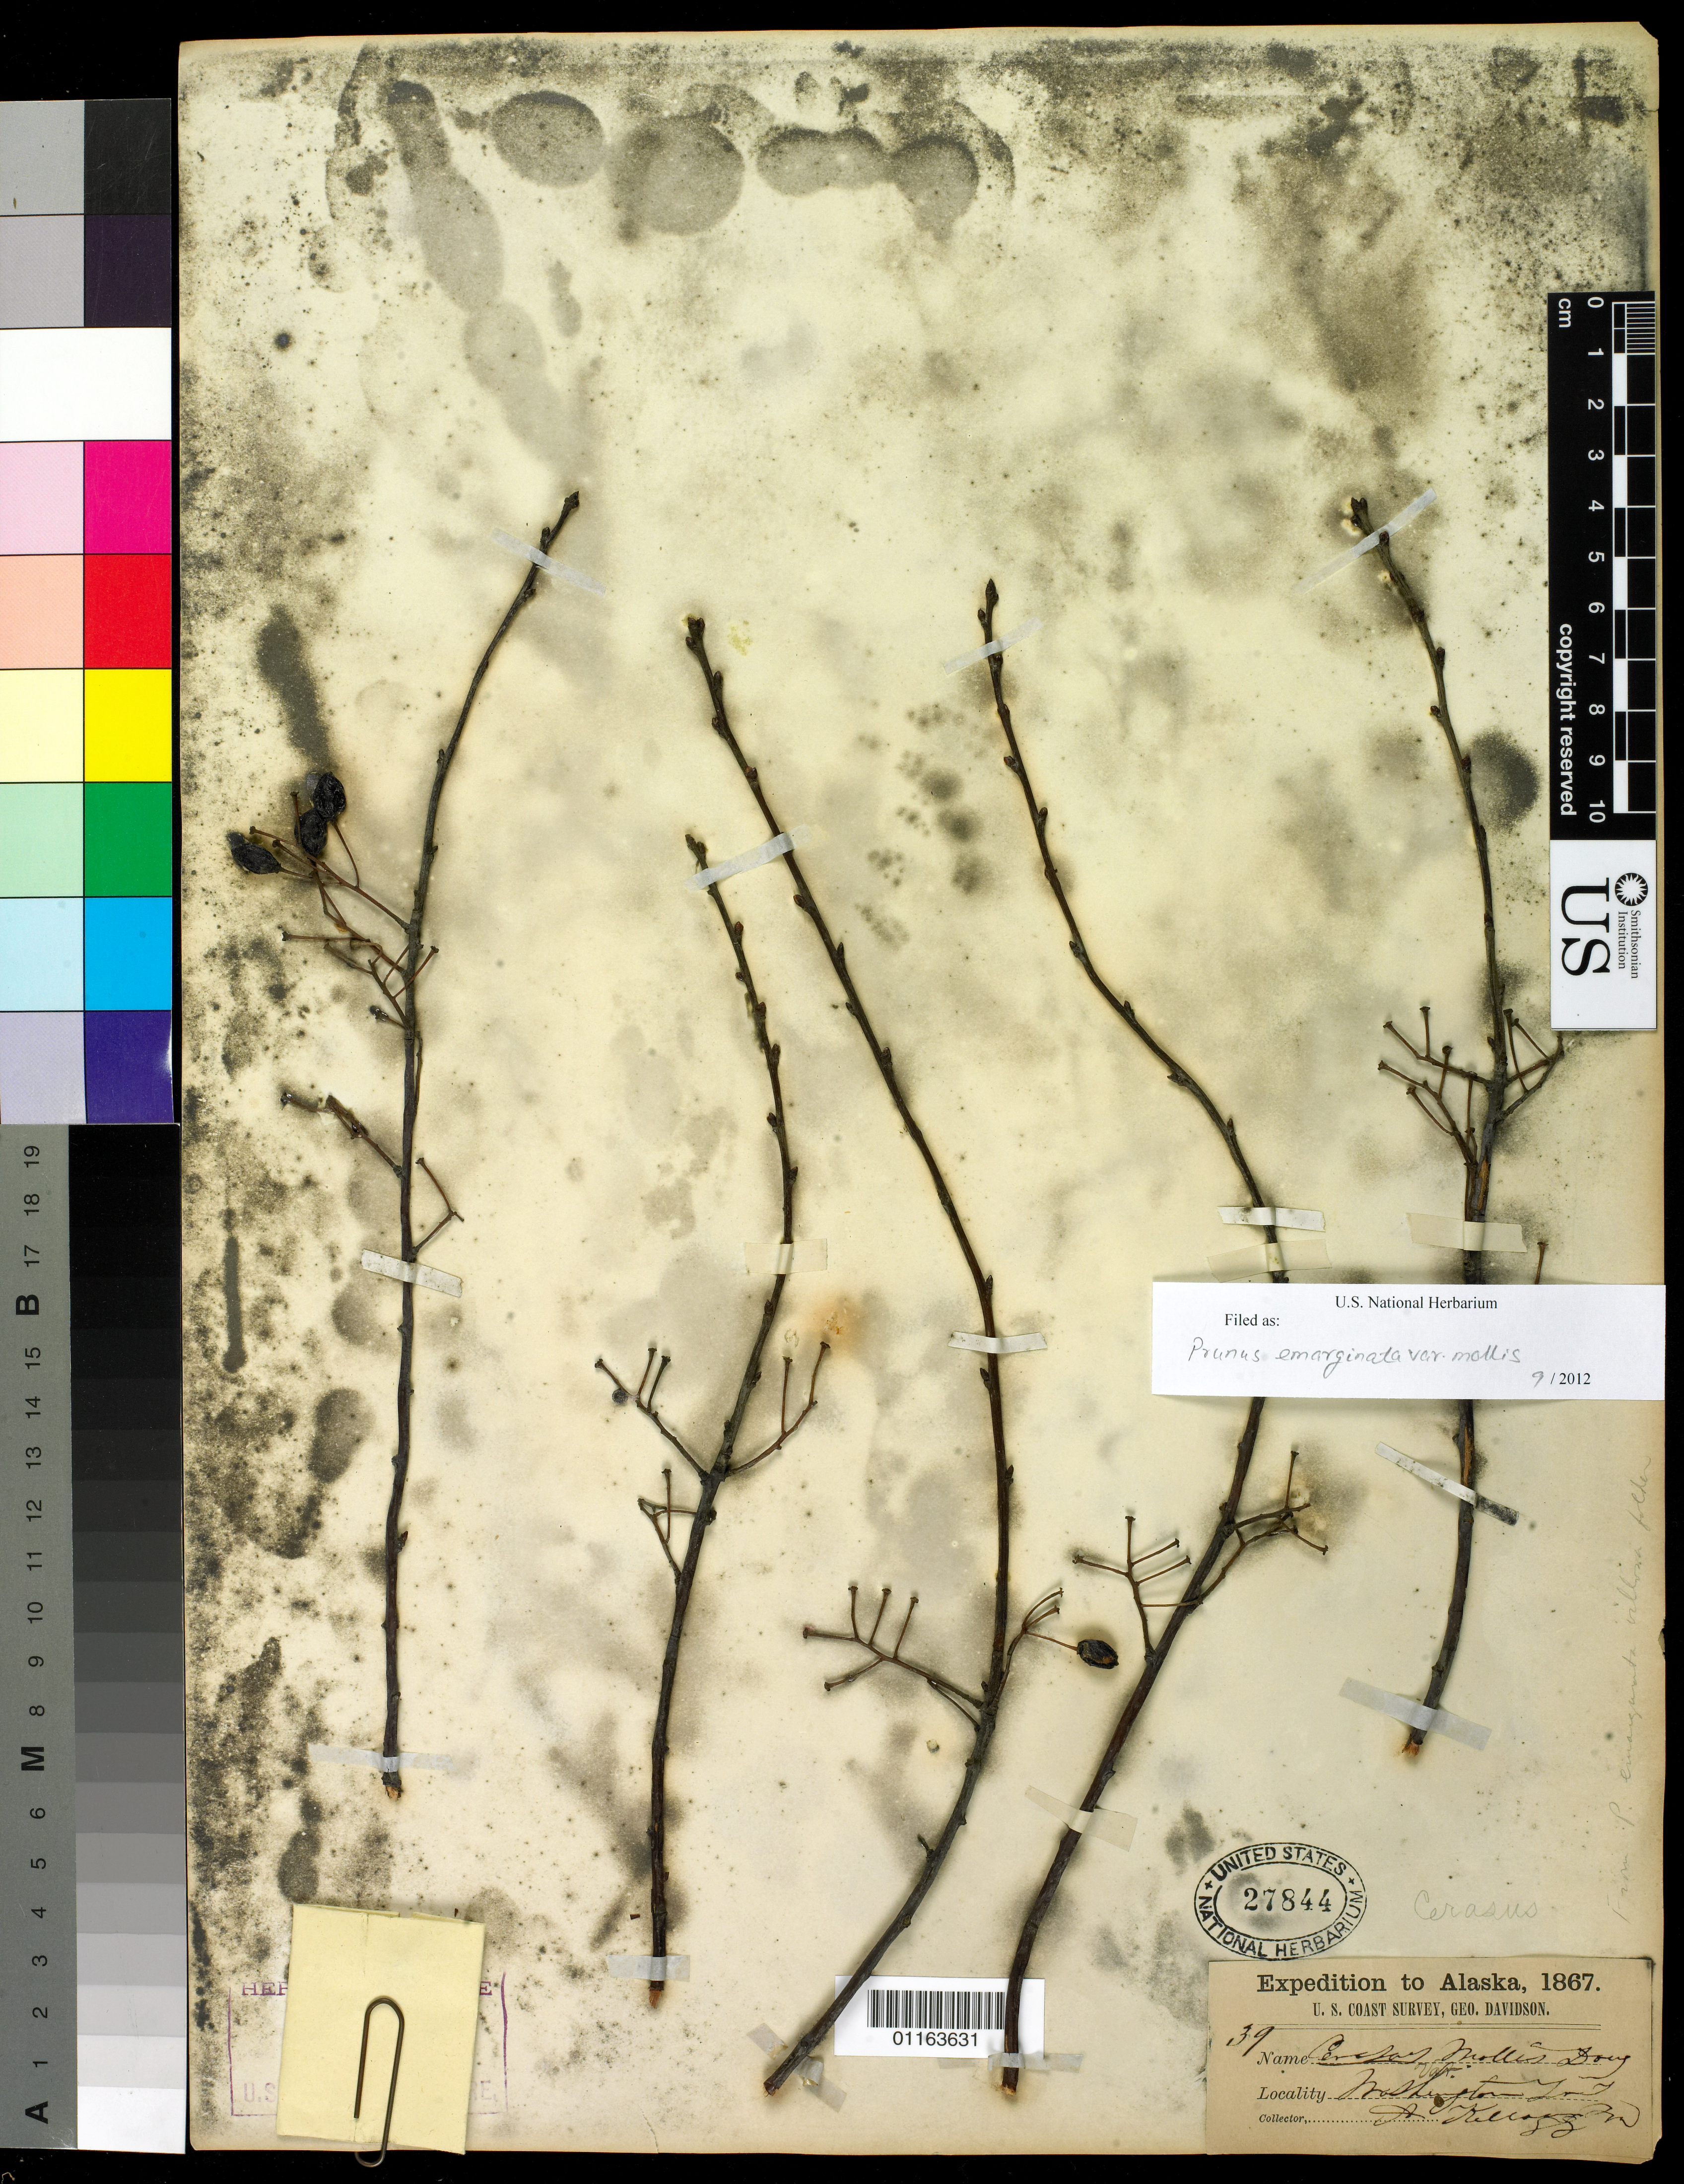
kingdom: Plantae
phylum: Tracheophyta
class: Magnoliopsida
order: Rosales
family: Rosaceae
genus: Prunus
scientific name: Prunus emarginata var. mollis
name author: (Douglas) W.H. Brewer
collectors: A. Kellogg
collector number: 39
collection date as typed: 1867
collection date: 1867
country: United States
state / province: Alaska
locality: Washington Terr.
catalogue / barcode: US 27844